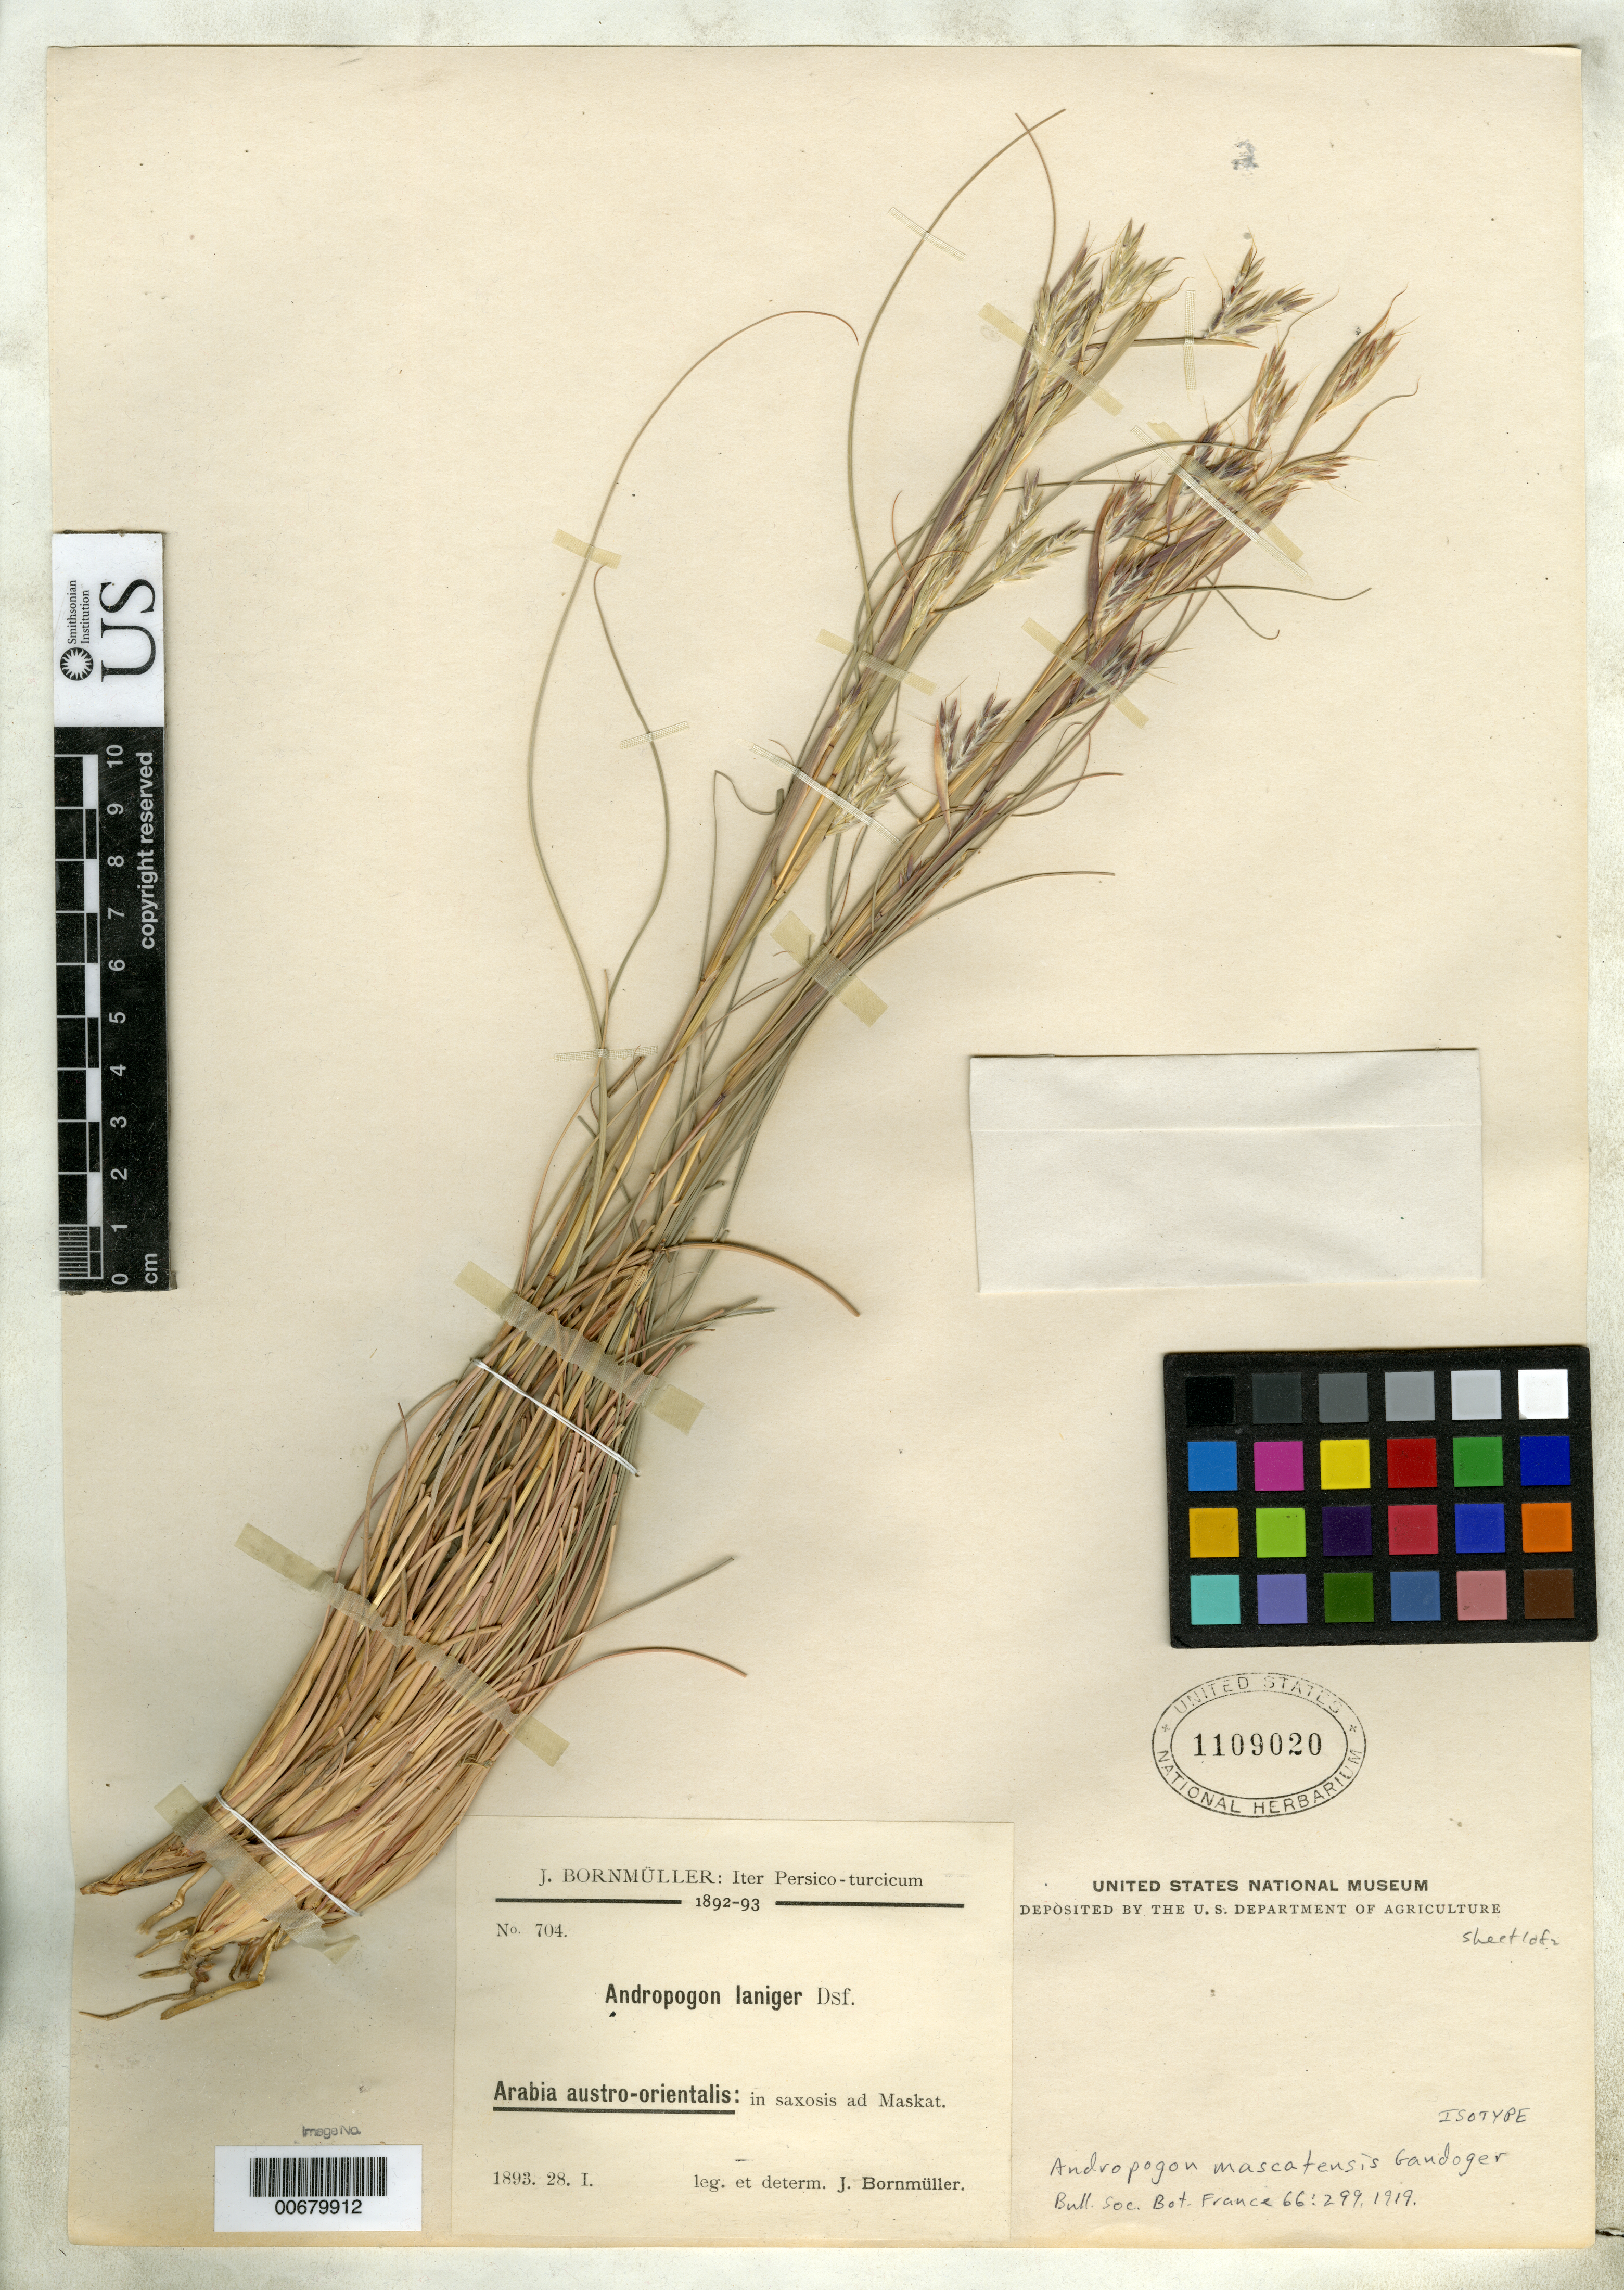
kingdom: Plantae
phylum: Tracheophyta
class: Liliopsida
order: Poales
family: Poaceae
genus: Andropogon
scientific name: Andropogon mascatensis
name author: Gand.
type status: Isotype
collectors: J. Bornmüller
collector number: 704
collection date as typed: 28 Jan 1893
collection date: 1893-01-28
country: Oman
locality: In saxosis ad Maskat.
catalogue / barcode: US 1109020